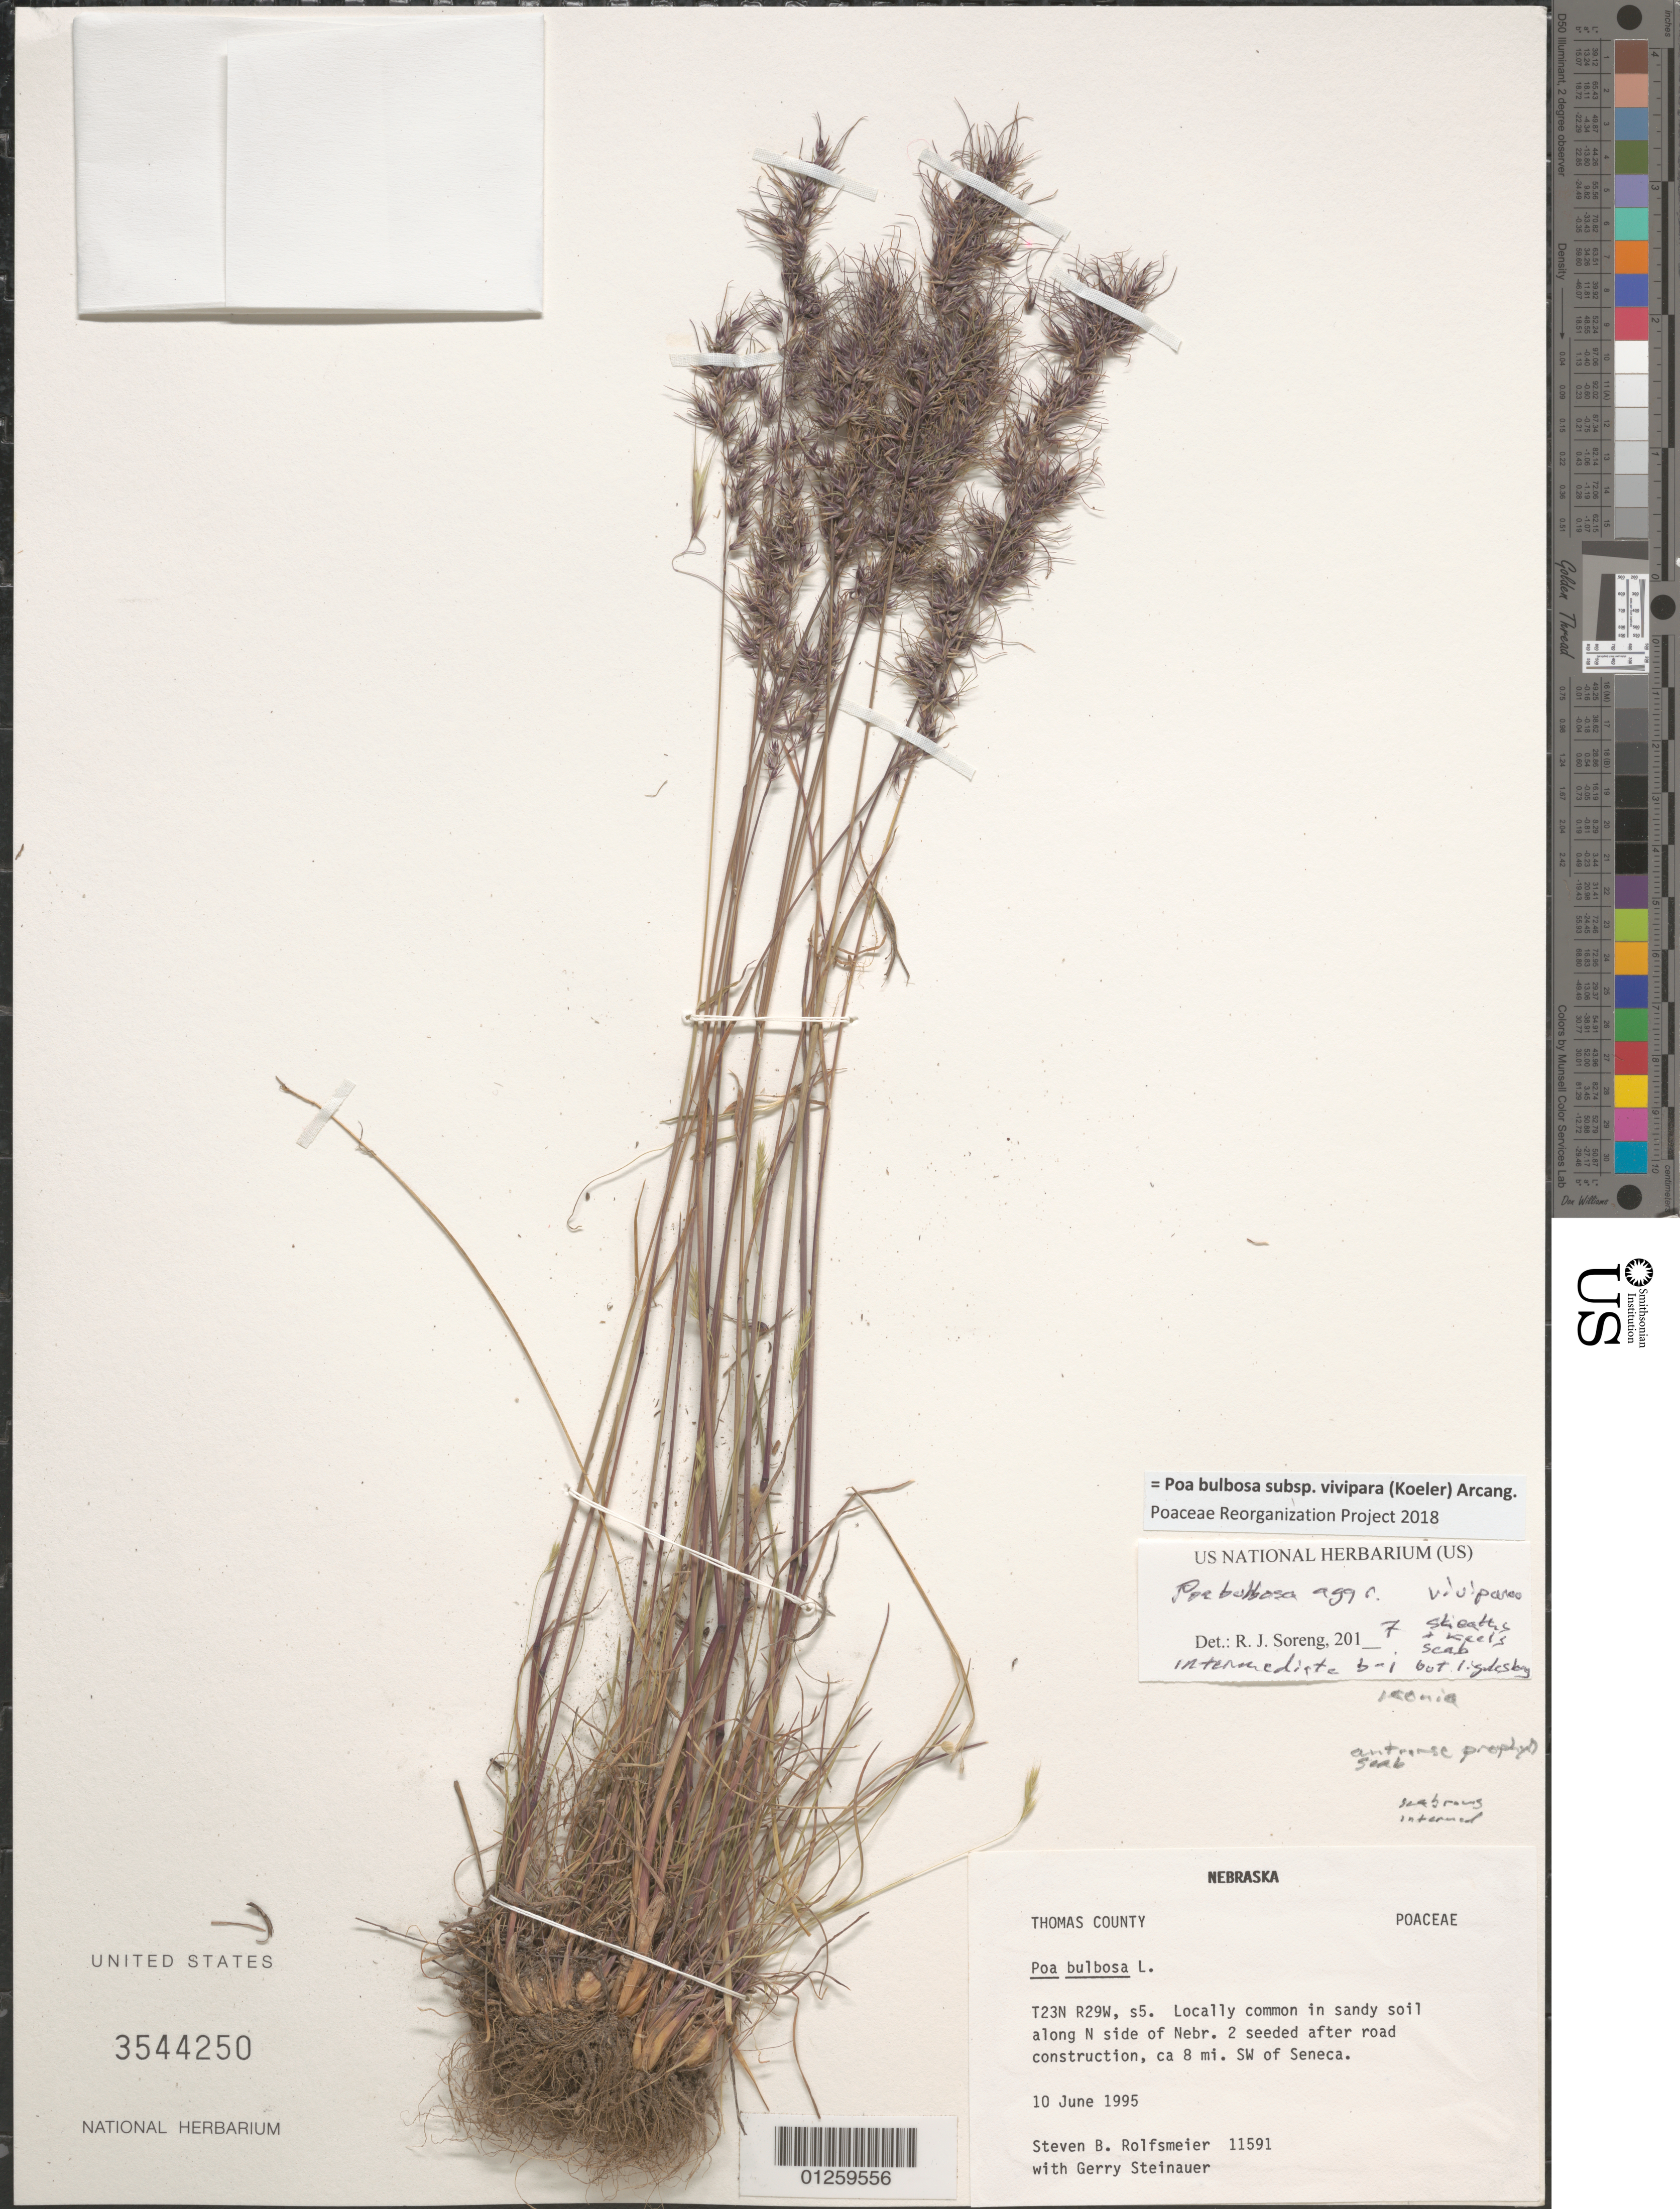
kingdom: Plantae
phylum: Tracheophyta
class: Liliopsida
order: Poales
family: Poaceae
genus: Poa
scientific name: Poa bulbosa subsp. vivipara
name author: (Koeler) Arcang.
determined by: Poaceae Reorganization Project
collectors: S. Rolfsmeier & G. Steinauer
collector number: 11591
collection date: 1995-06-10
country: United States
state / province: Nebraska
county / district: Thomas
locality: T23N R29W, s5. ca 8 mi. SW of Seneca.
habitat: Locally common in sandy soil along N. side of Nebr. 2 seeded after road construction.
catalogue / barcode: US 3544250